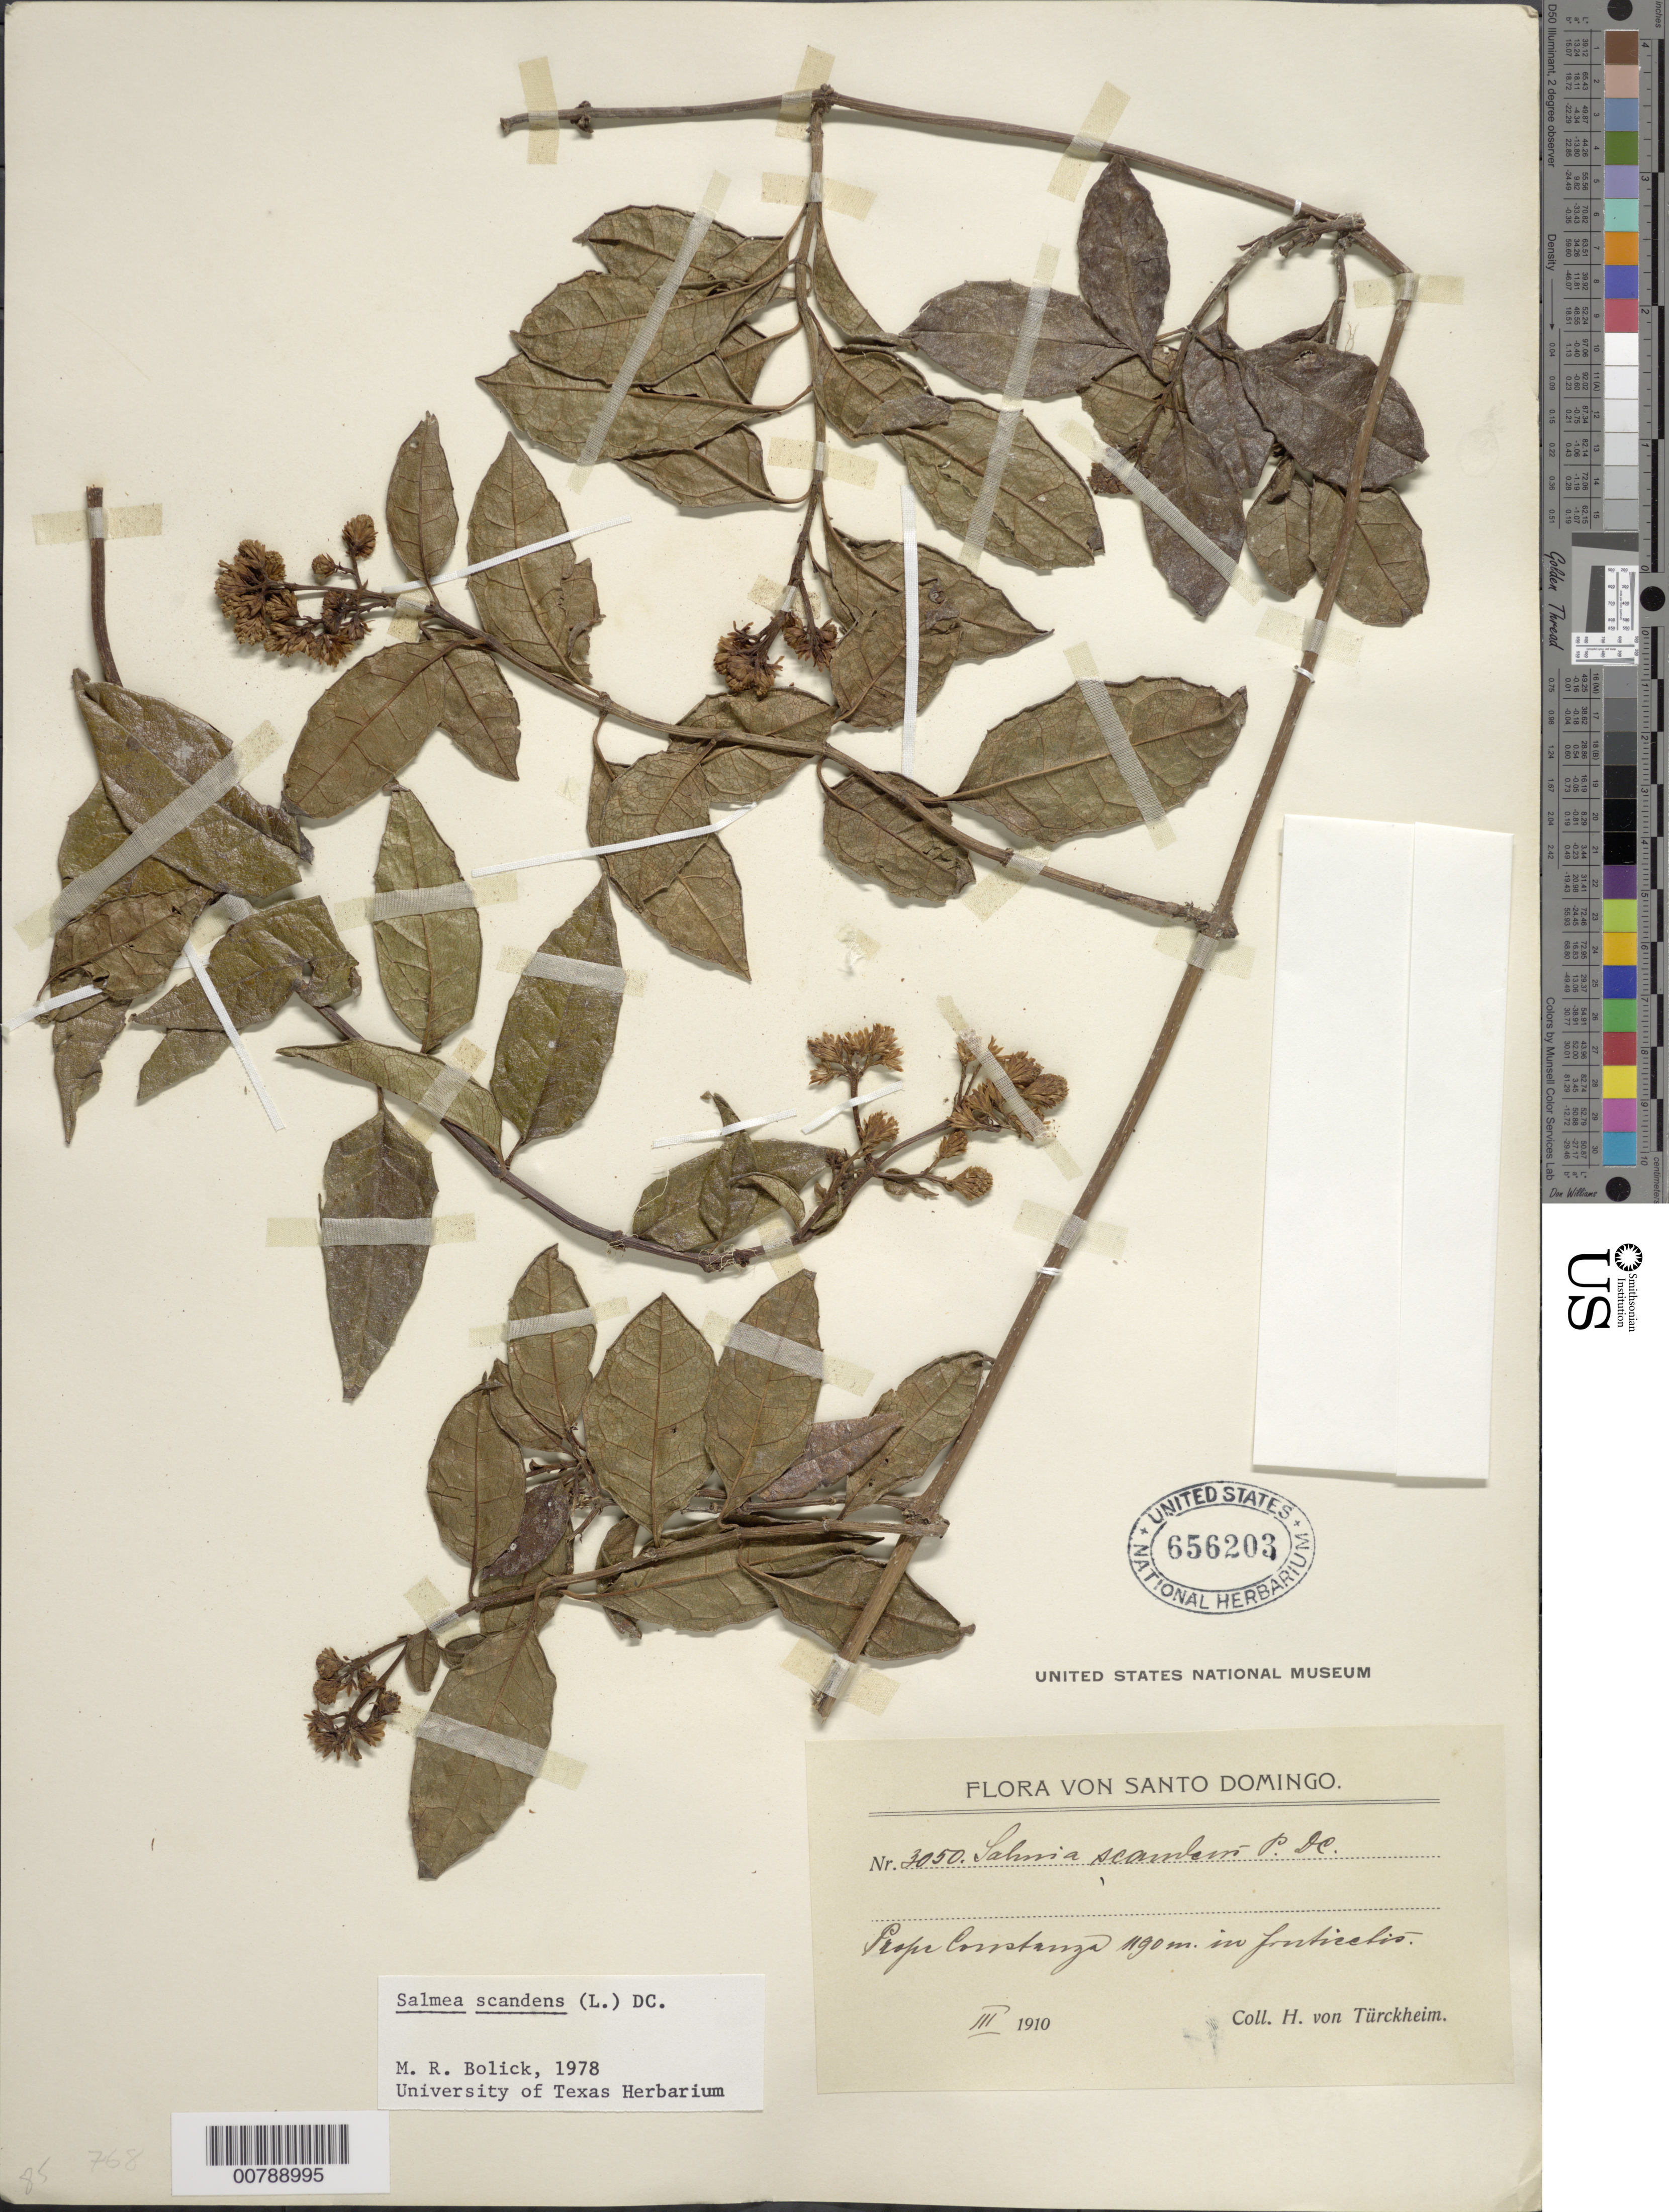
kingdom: Plantae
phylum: Tracheophyta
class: Magnoliopsida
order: Asterales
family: Asteraceae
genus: Salmea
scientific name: Salmea scandens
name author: (L.) DC.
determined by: Bolick, Margaret R., Curator (NEB), University of Nebraska State Museum (UNITED STATES)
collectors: H. von Türckheim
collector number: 3050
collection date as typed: Apr 1910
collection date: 1910-04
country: Dominican Republic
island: Hispaniola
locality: Peope Constanza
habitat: In fruticetis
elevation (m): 1190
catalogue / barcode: US 656203